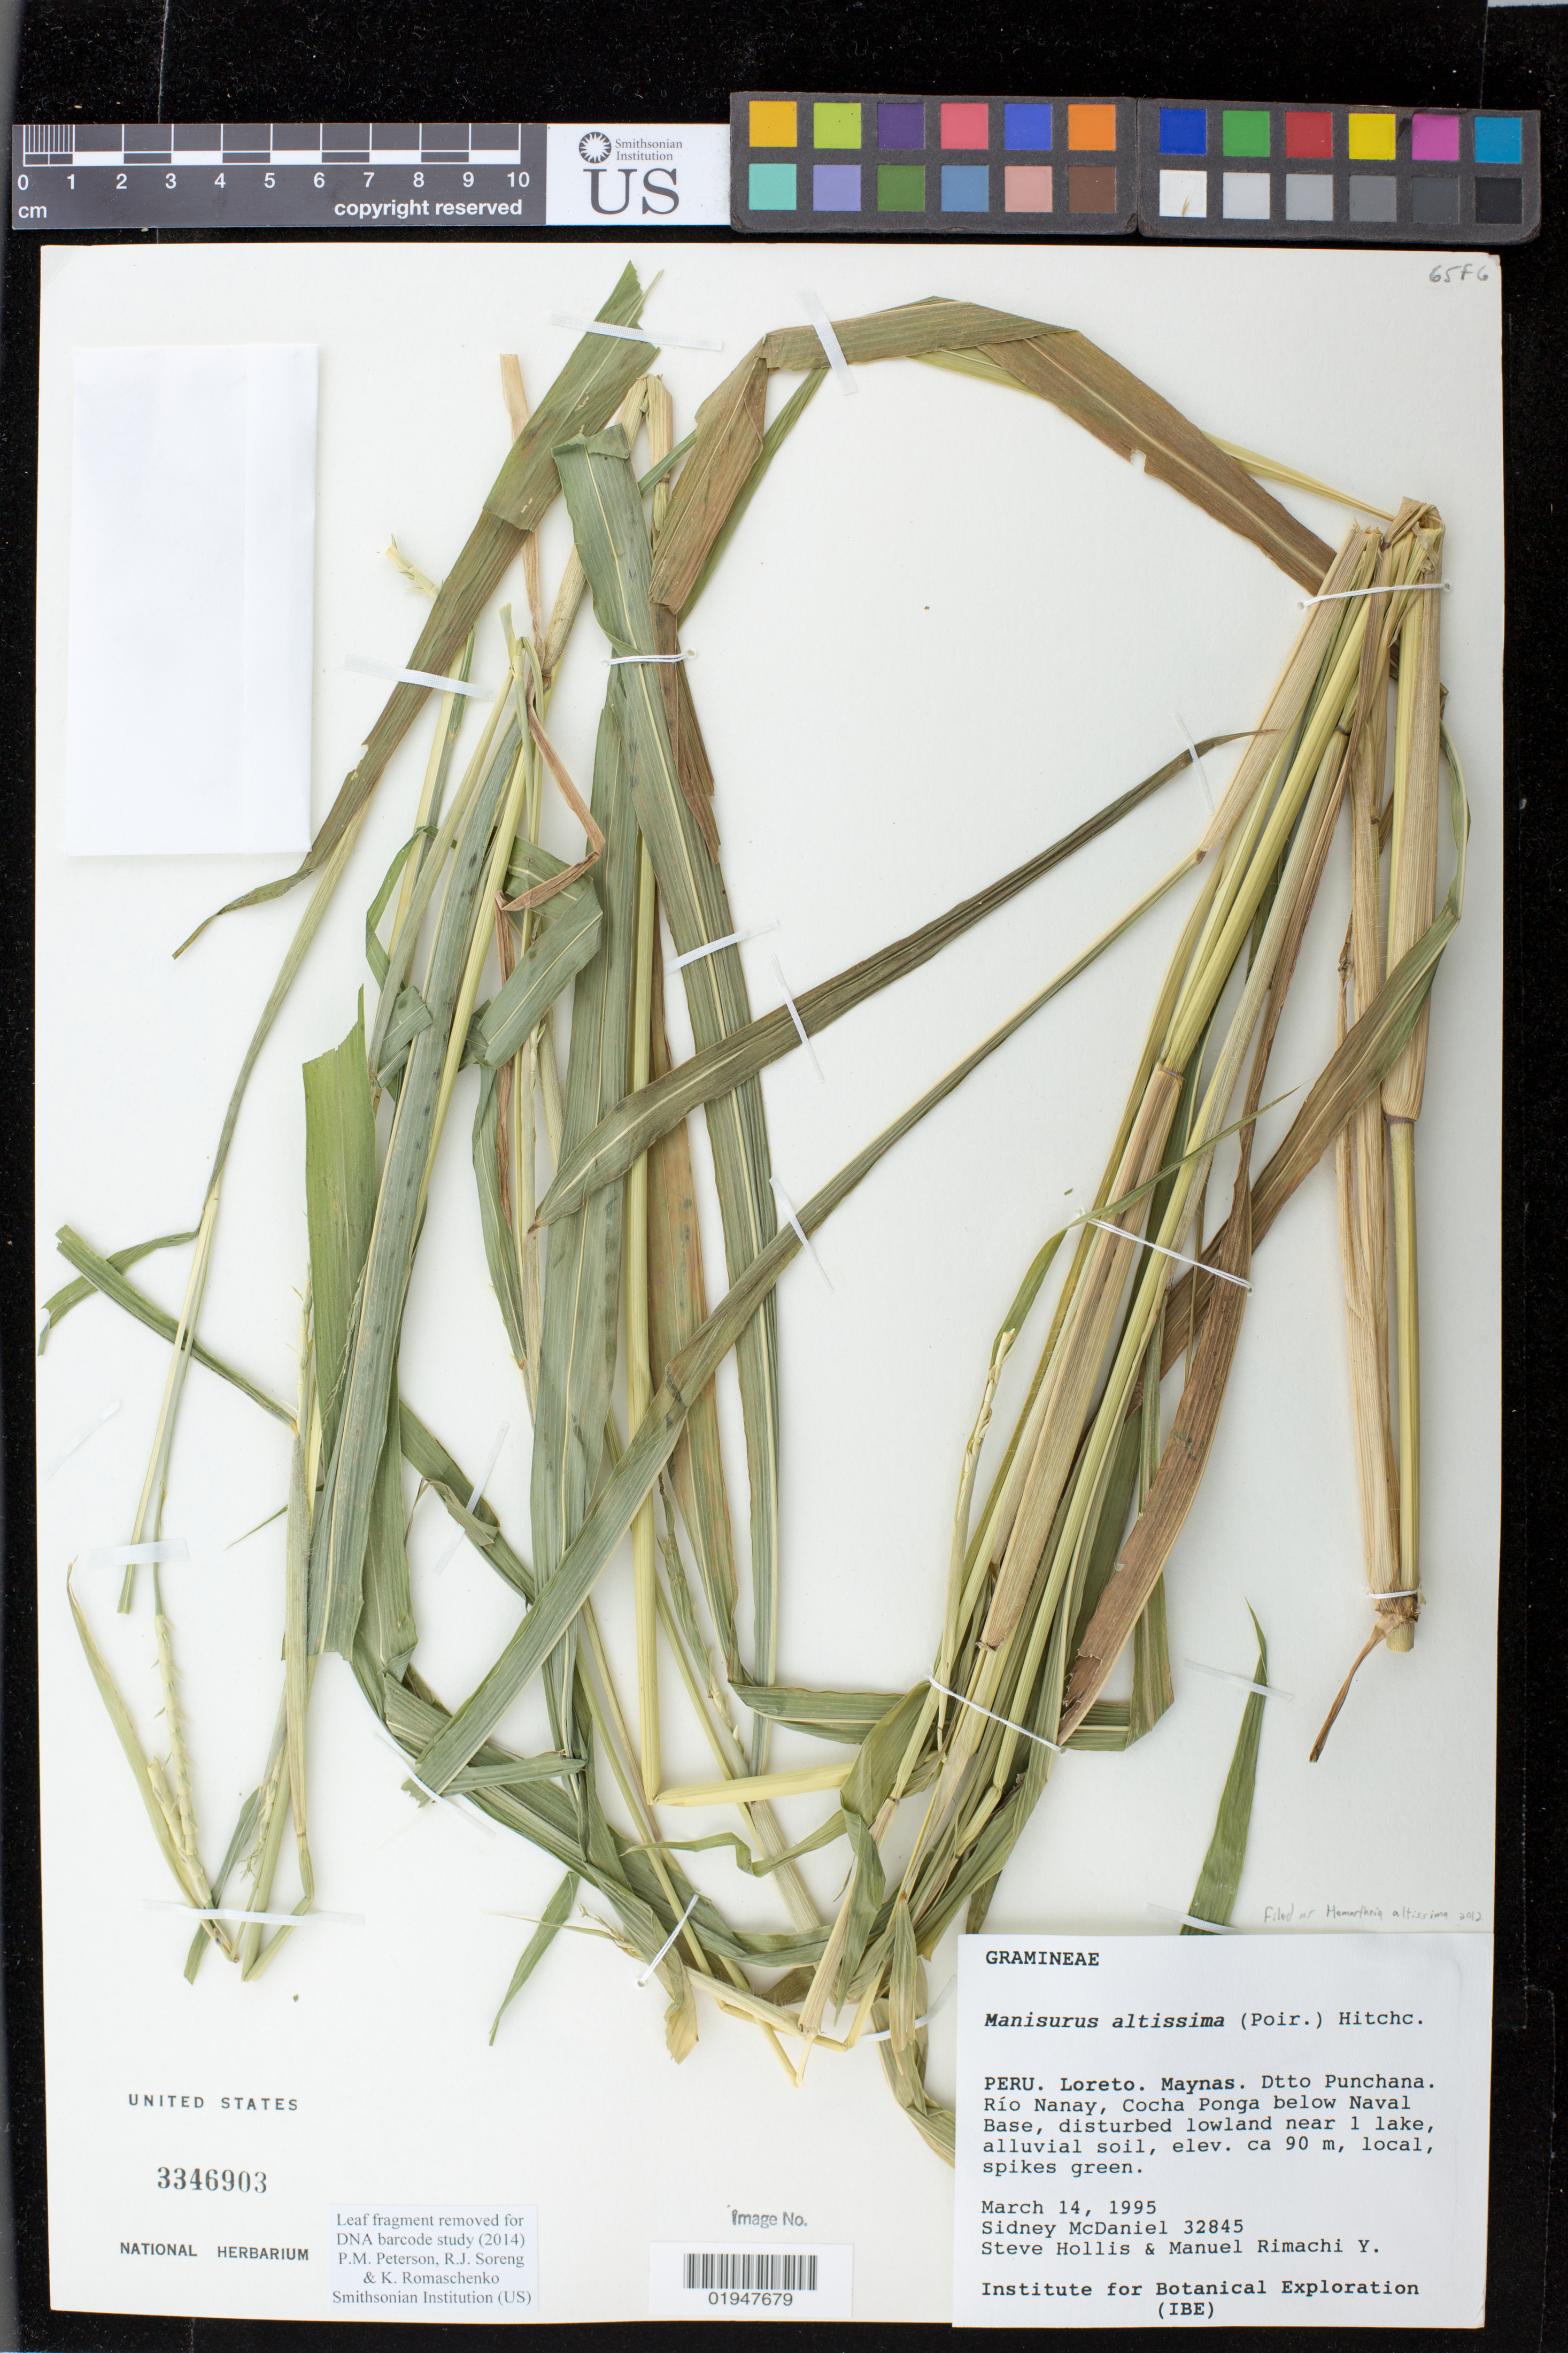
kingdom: Plantae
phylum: Tracheophyta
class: Liliopsida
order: Poales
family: Poaceae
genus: Hemarthria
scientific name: Hemarthria altissima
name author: (Poir.) Stapf & C. E. Hubb.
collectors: S. McDaniel, S. Hollis & M. Rimachi Y.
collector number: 32845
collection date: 1995-03-14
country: Peru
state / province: Loreto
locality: Maynas. Dtto Punchana. Río Nanay, Cocha Ponga below Naval Base, disturbed lowland near 1 lake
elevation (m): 90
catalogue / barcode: US 3346903